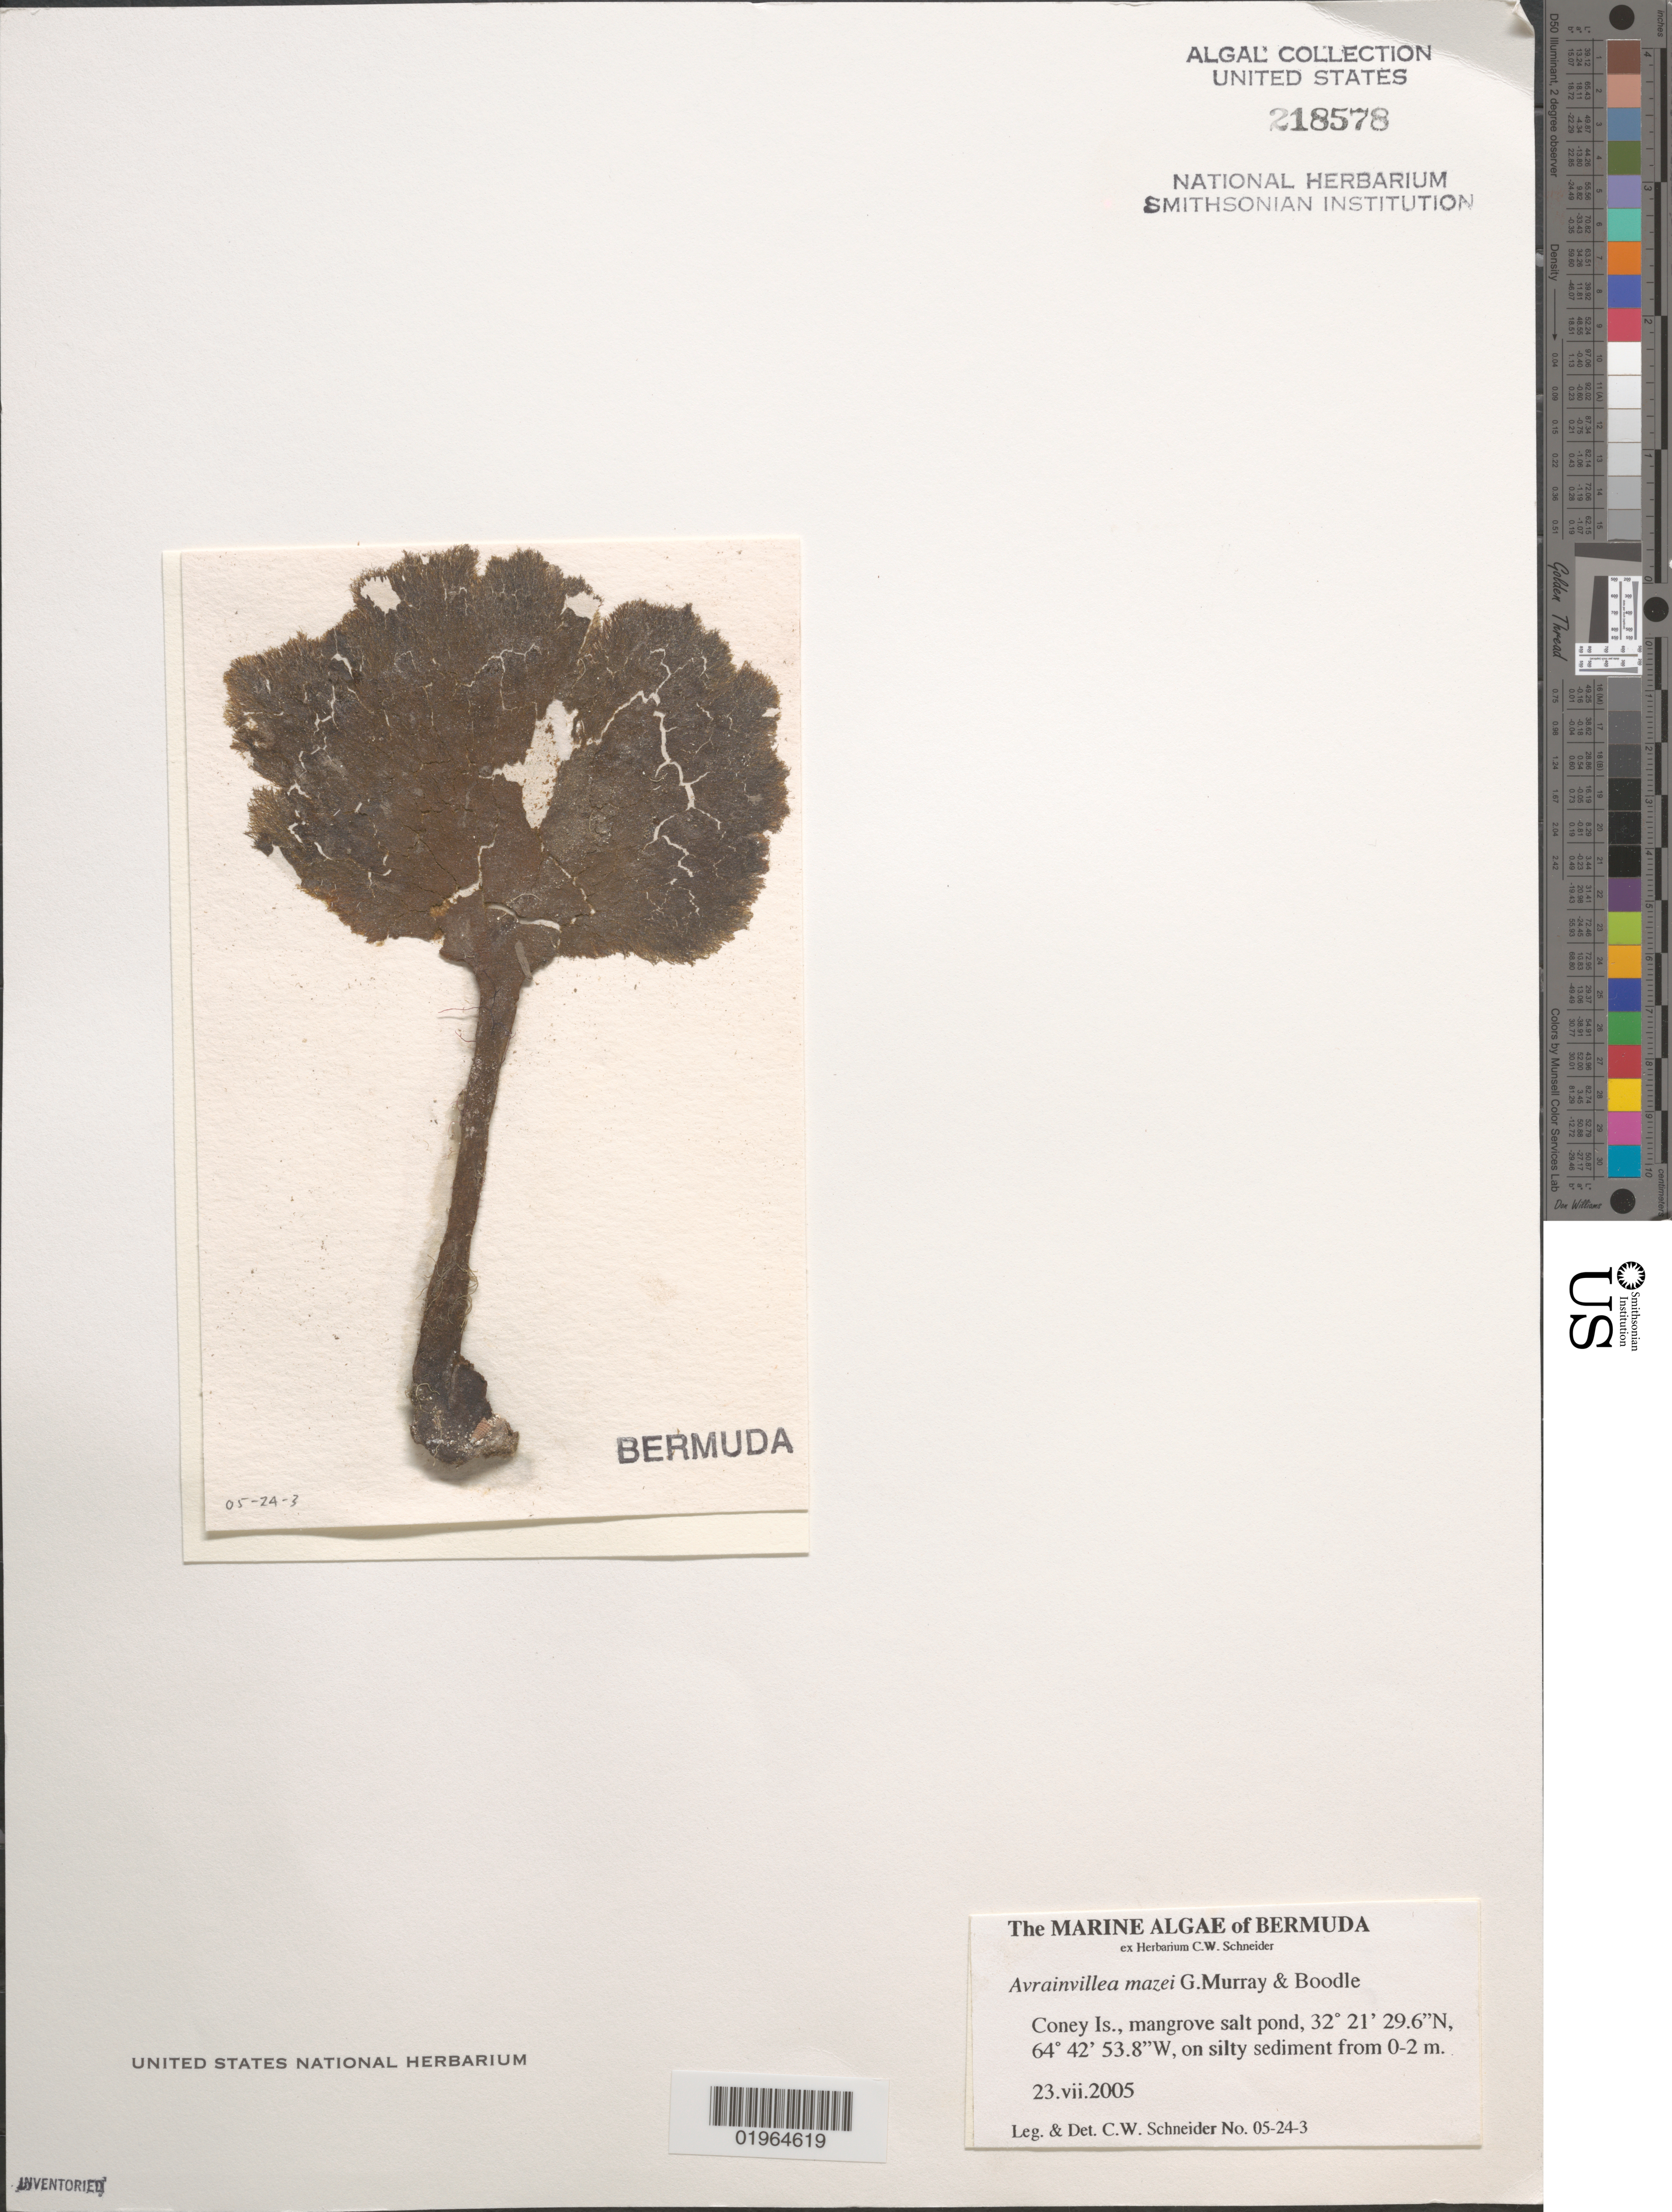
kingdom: Plantae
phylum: Chlorophyta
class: Ulvophyceae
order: Bryopsidales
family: Dichotomosiphonaceae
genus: Avrainvillea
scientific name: Avrainvillea mazei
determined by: Schneider, C. W.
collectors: C. W. Schneider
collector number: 05-24-3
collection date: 2005-07-23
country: Bermuda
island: Coney Island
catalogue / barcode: US 218578